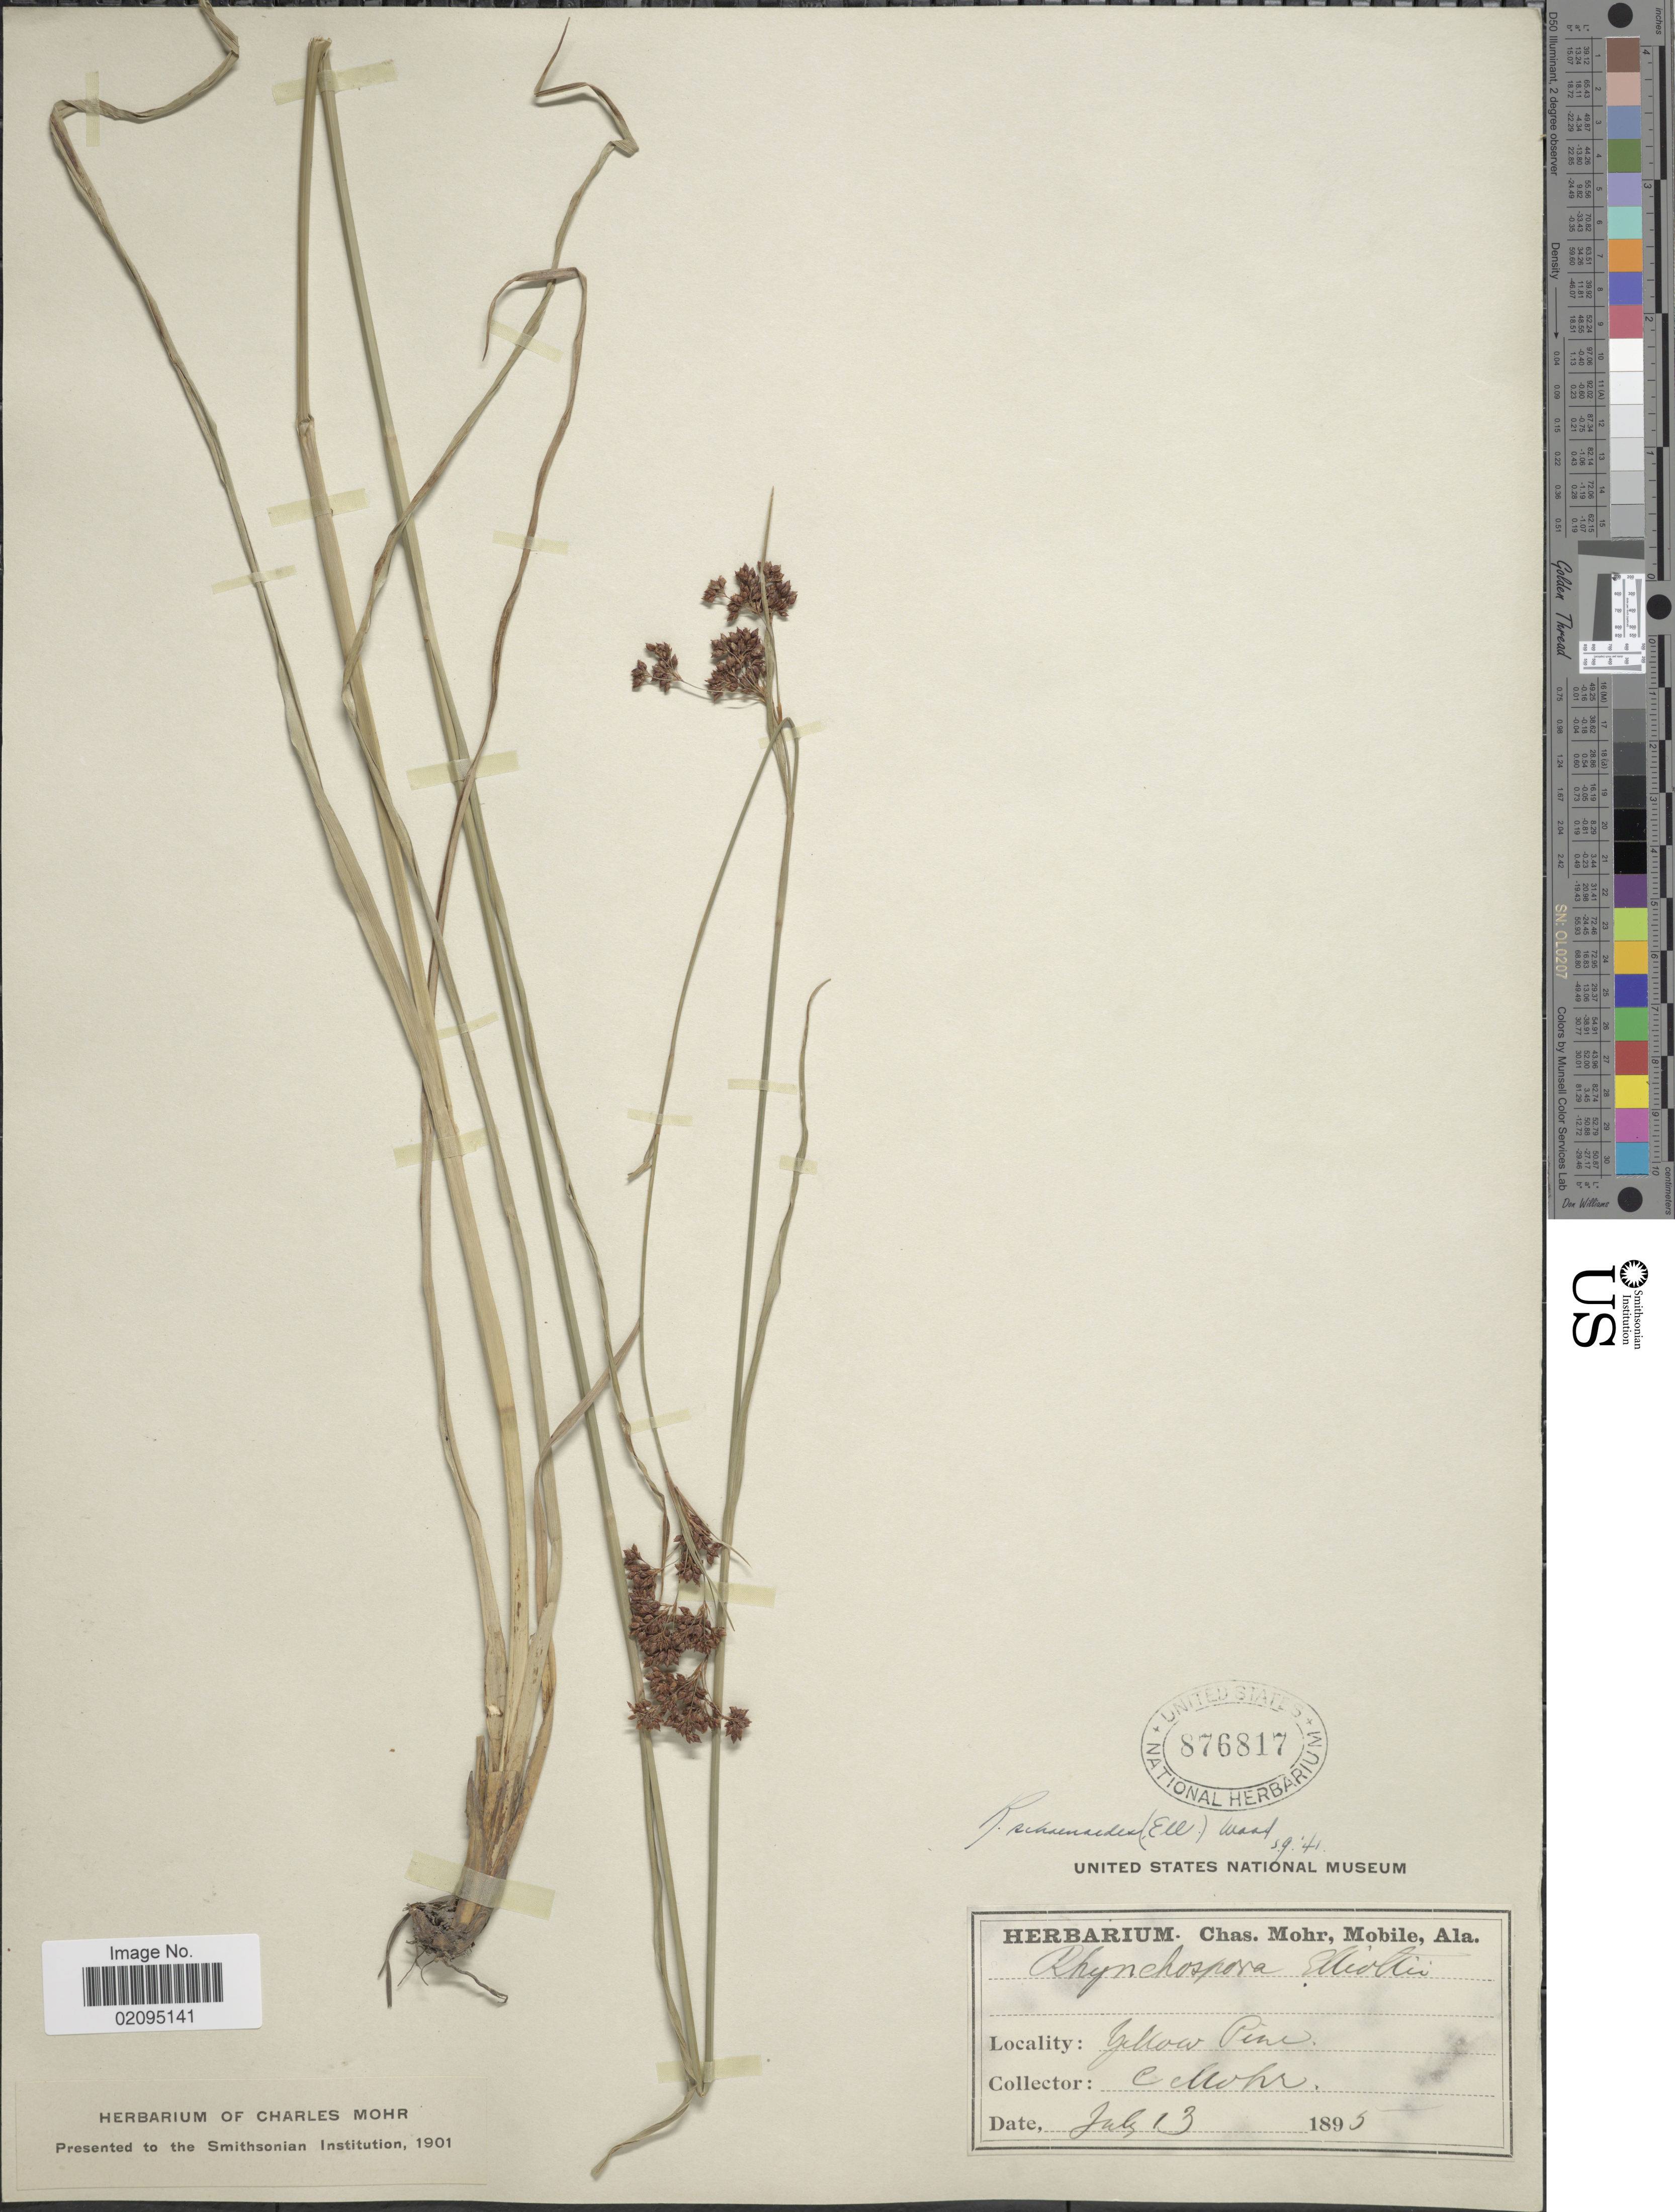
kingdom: Plantae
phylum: Tracheophyta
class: Liliopsida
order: Poales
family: Cyperaceae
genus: Rhynchospora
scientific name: Rhynchospora elliottii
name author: A. Dietr.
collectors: Mohr, C. T. (herbarium)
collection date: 1893-07-13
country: United States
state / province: Alabama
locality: Yellow Pine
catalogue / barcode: US 876817